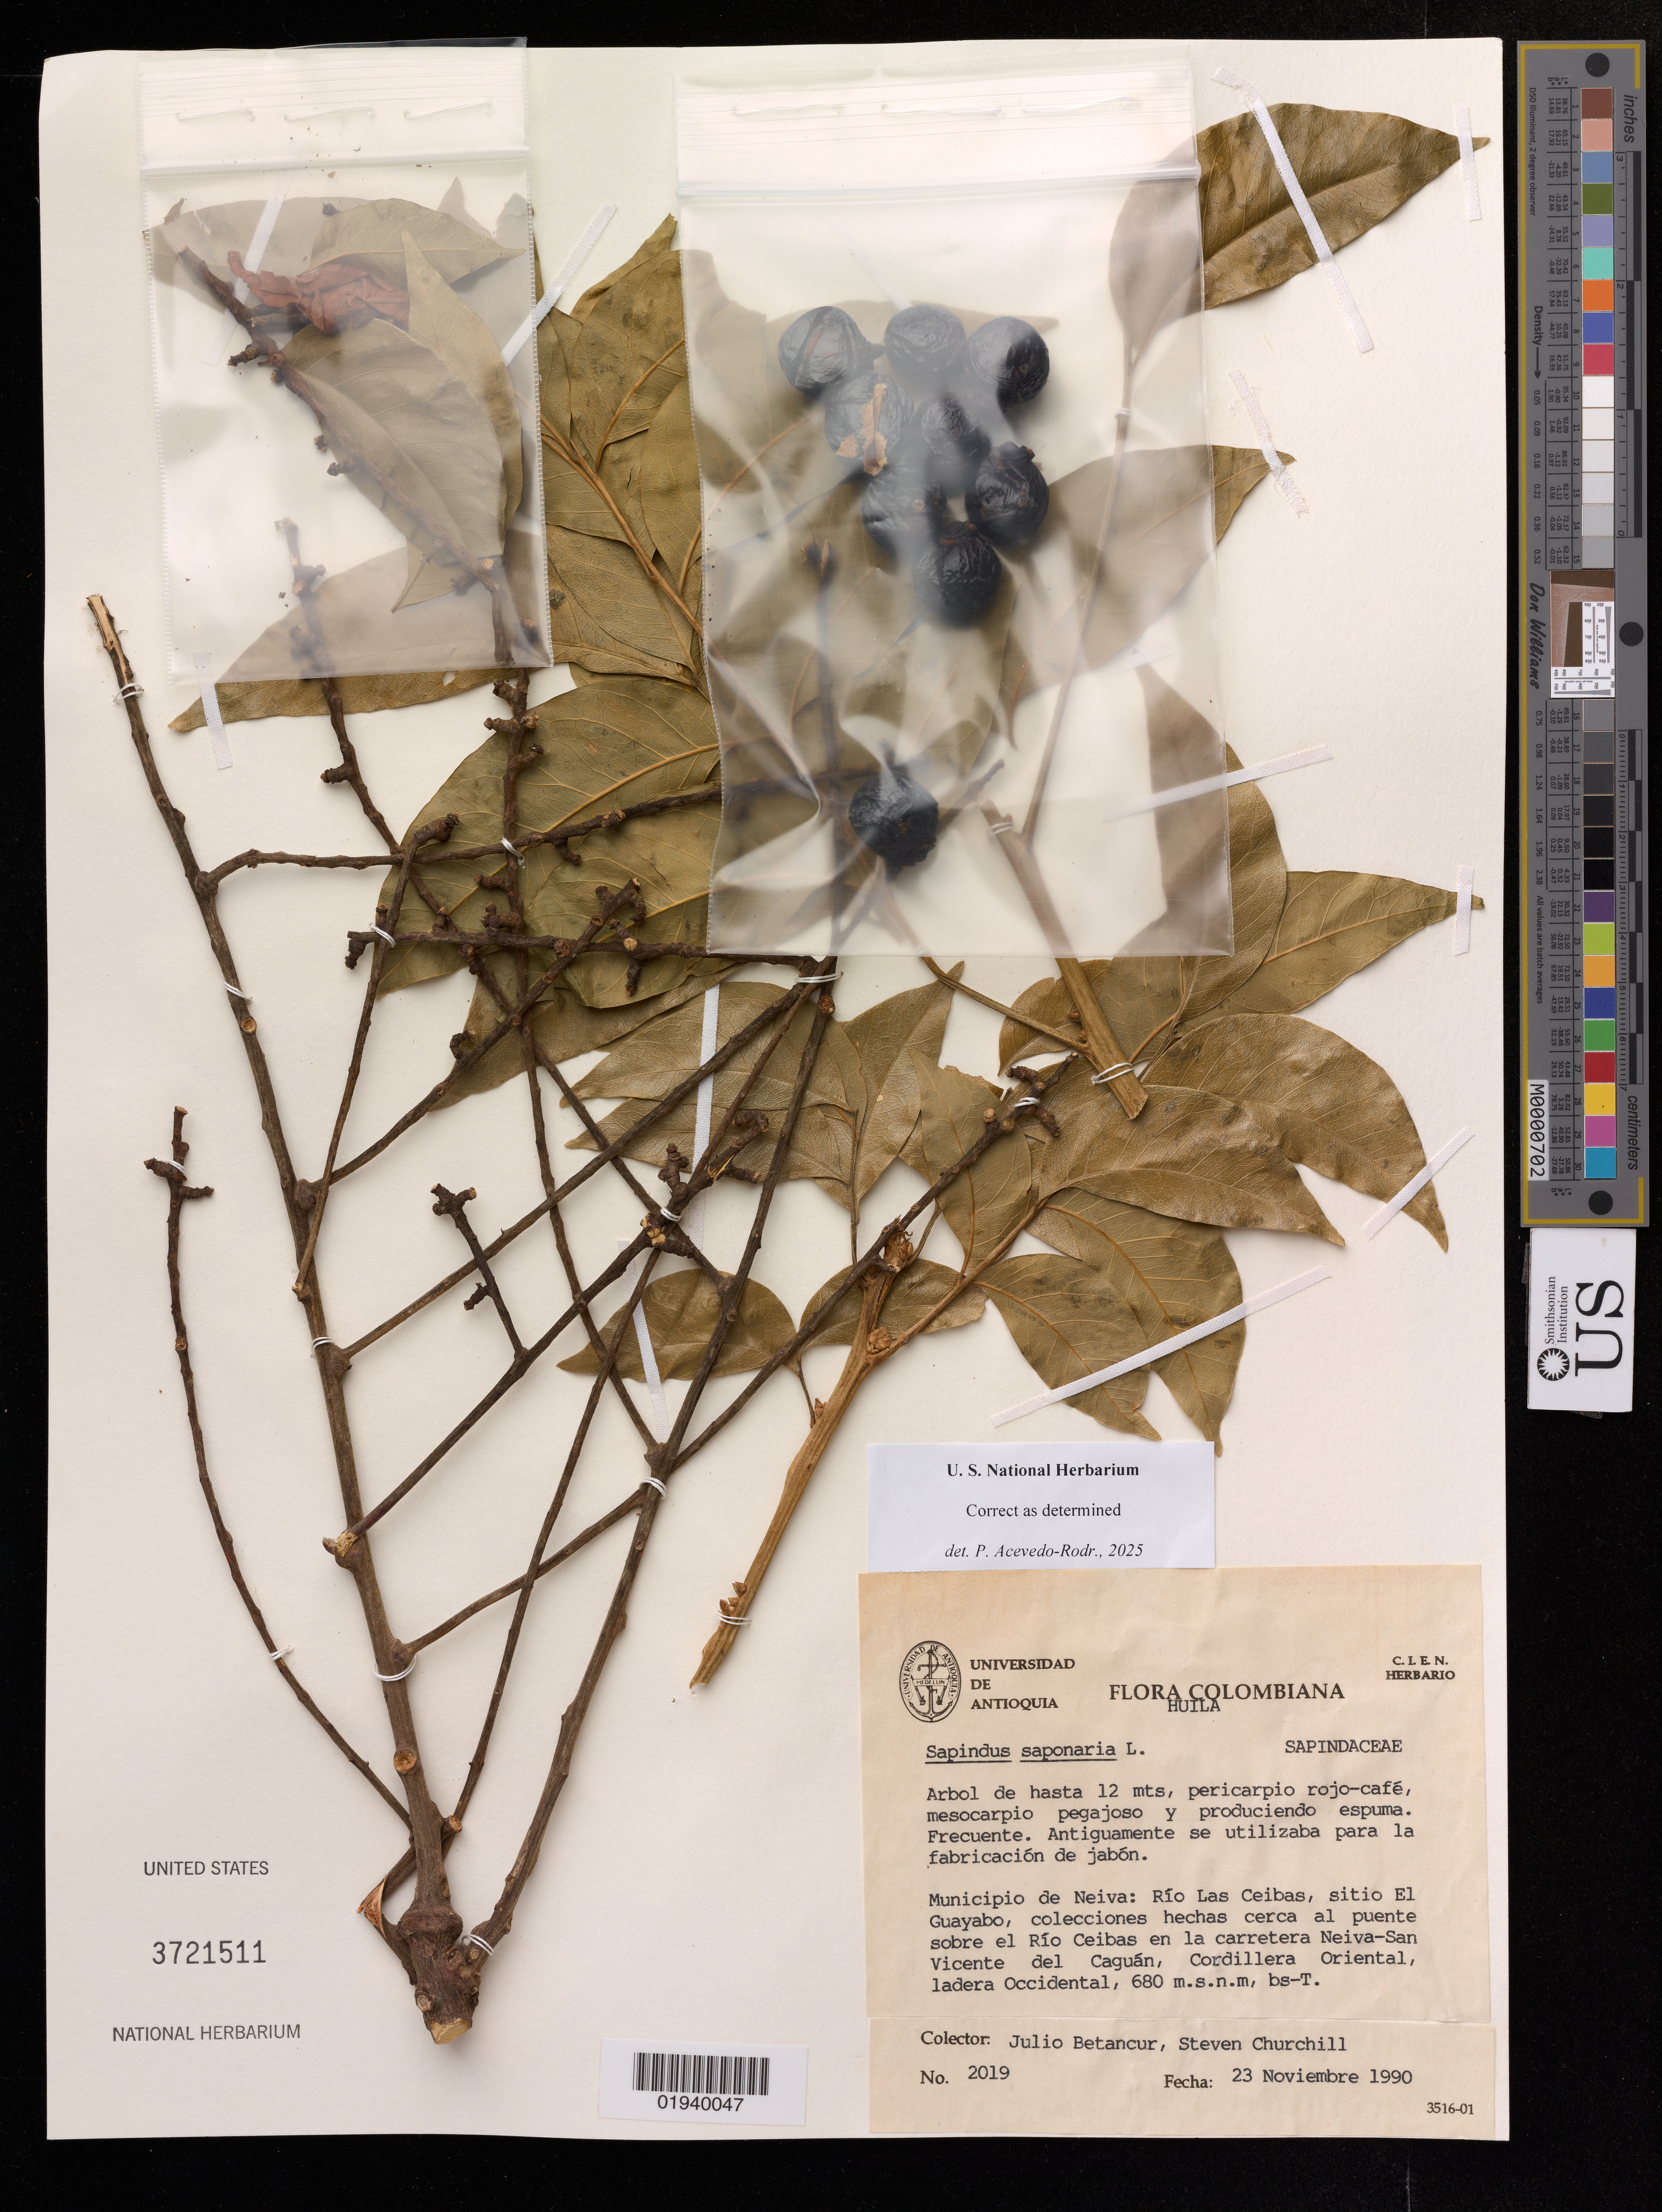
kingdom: Plantae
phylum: Tracheophyta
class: Magnoliopsida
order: Sapindales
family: Sapindaceae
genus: Sapindus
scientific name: Sapindus saponaria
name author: L.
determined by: Acevedo-Rodriguez, P., (US), Smithsonian Institution - National Museum of Natural History (UNITED STATES)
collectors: J. C. Betancur & S. Churchill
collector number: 2019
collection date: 1990-11-23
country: Colombia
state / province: Huila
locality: Municipio de Neiva: Río Las Ceibas, sitio El Guayabo, colecciones hechas cerca al puente sobre el Río Ceibas en la carretera Neiva-SanVicente del Caguán, Cordillera Oriental, ladera Occidental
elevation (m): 680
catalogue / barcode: US 3721511